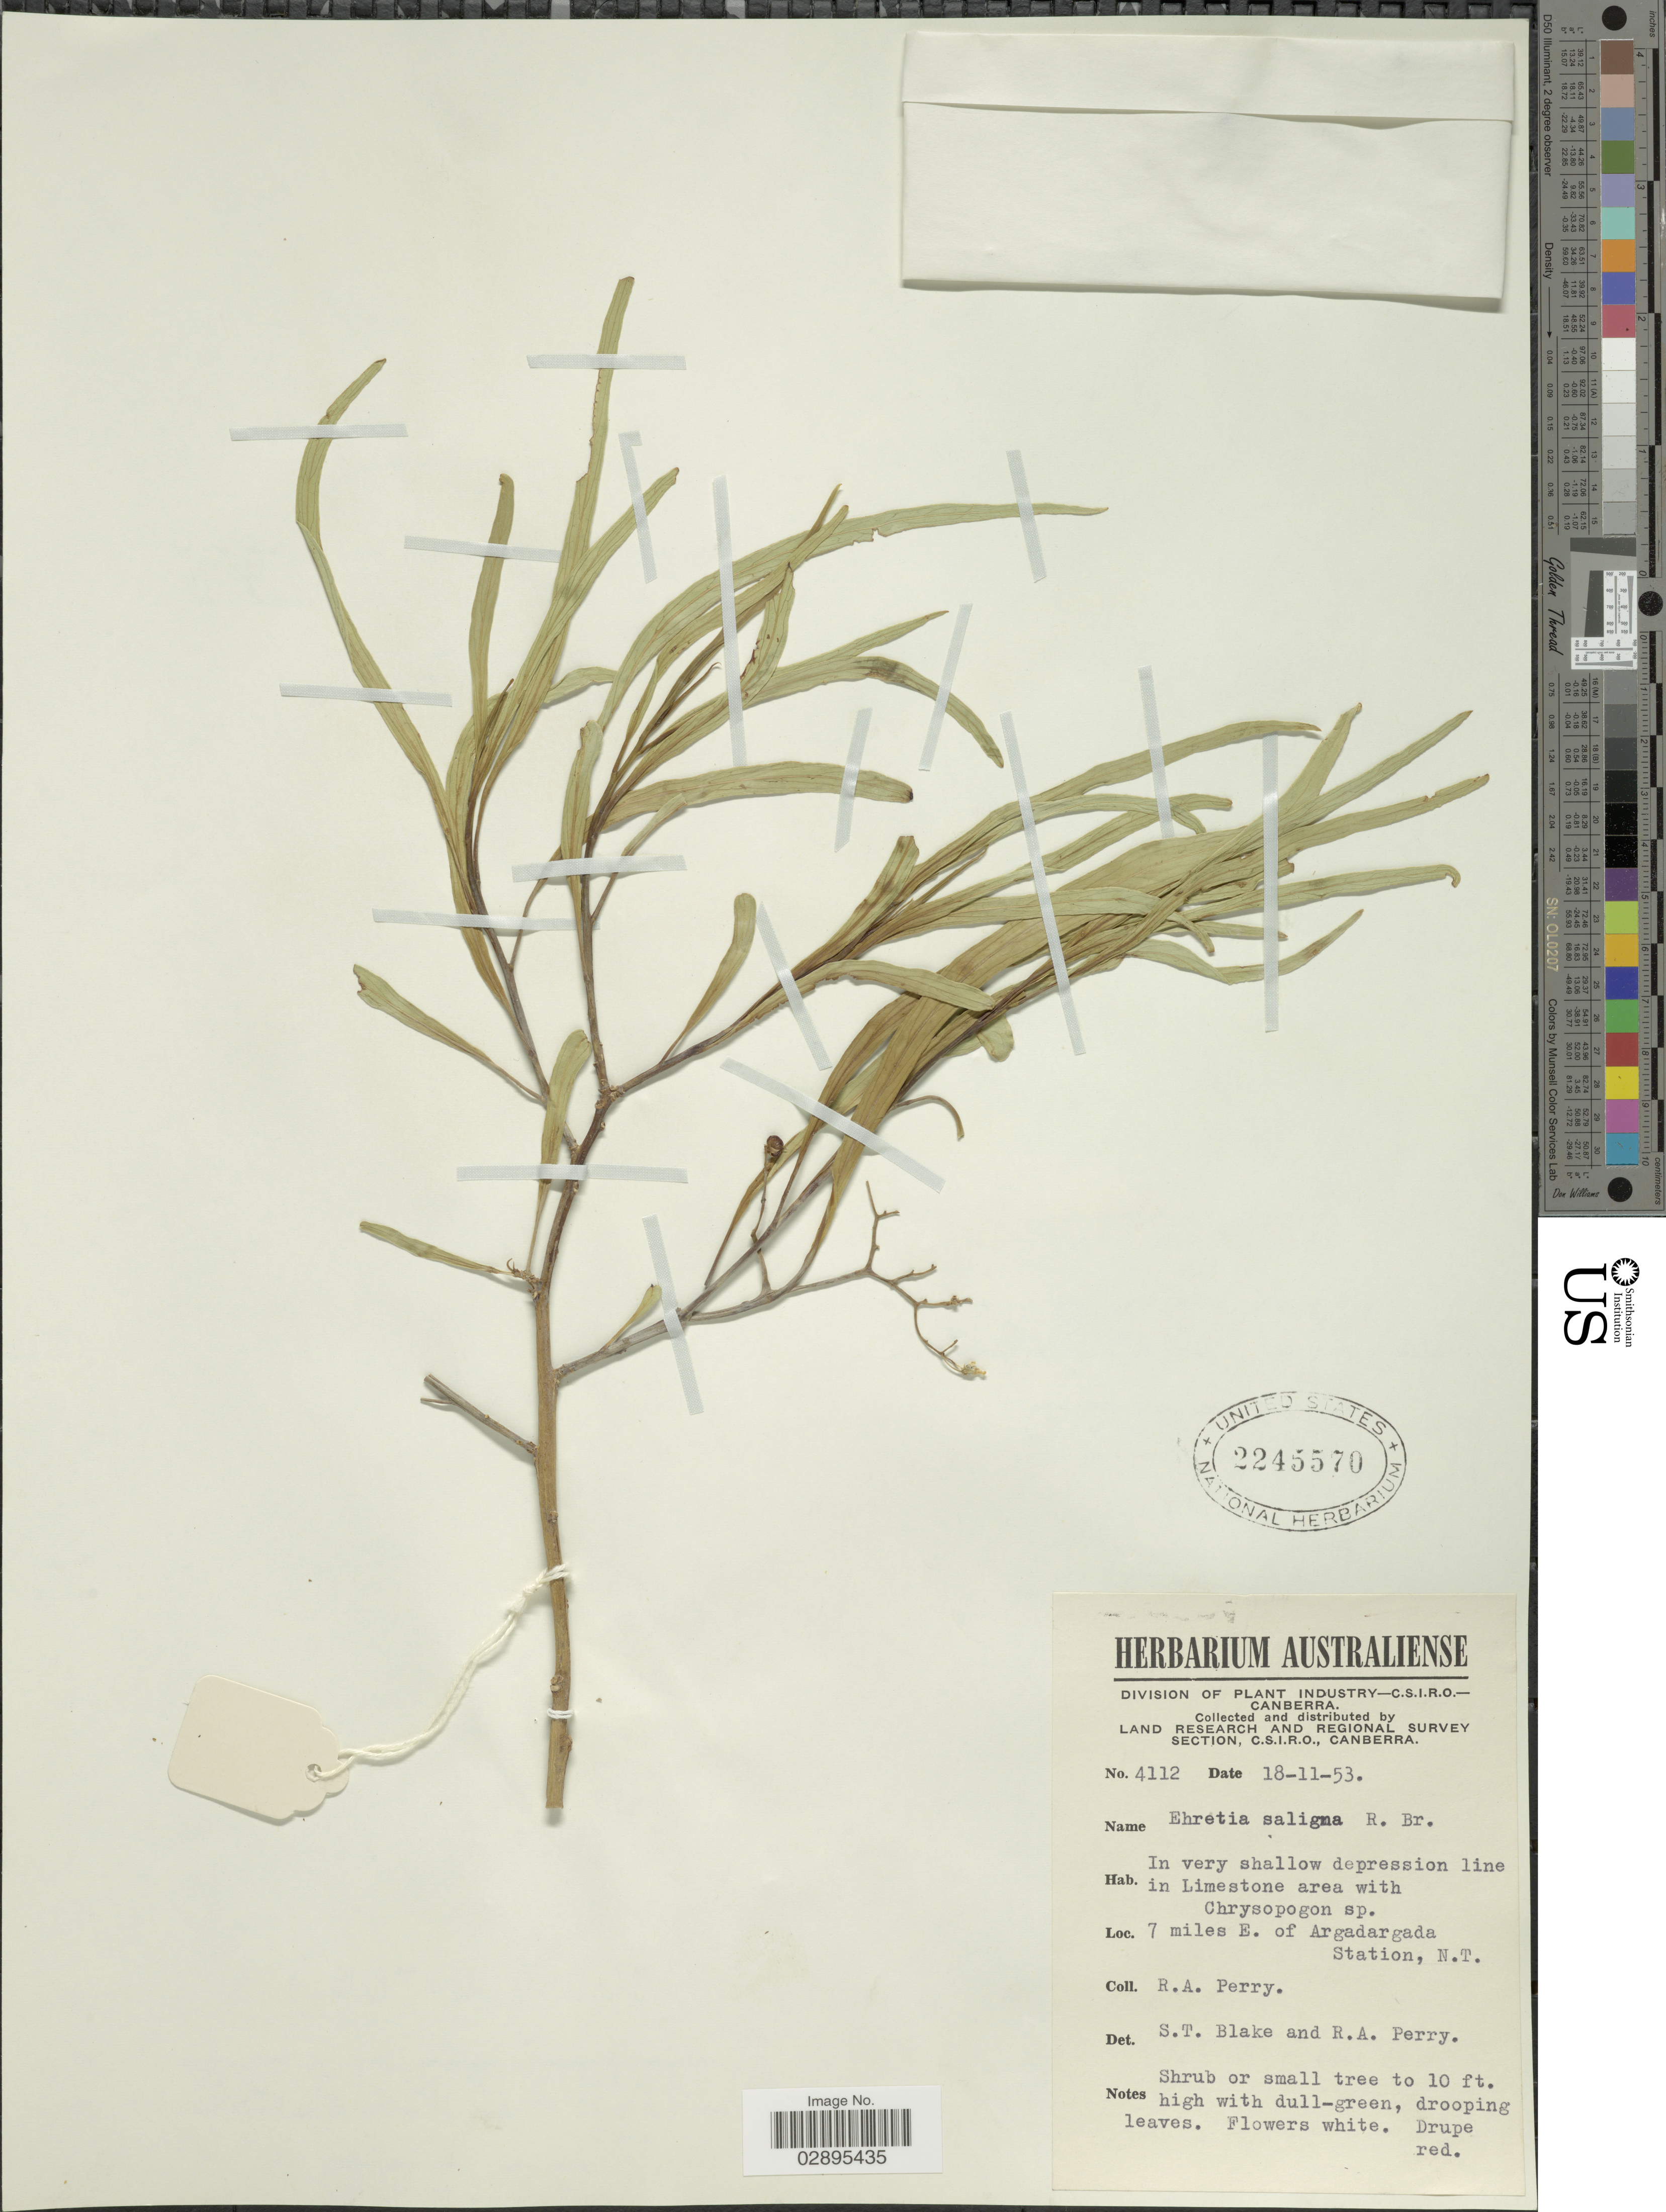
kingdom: Plantae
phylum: Tracheophyta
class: Magnoliopsida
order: Boraginales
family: Ehretiaceae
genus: Ehretia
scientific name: Ehretia saligna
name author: R. Br.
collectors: Perry, R. A.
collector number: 4112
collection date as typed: Transcribed d/m/y: 18/11/53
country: Australia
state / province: Northern Territory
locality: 7 miles E. of Argadargada Station, N.T.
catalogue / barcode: US 2245570